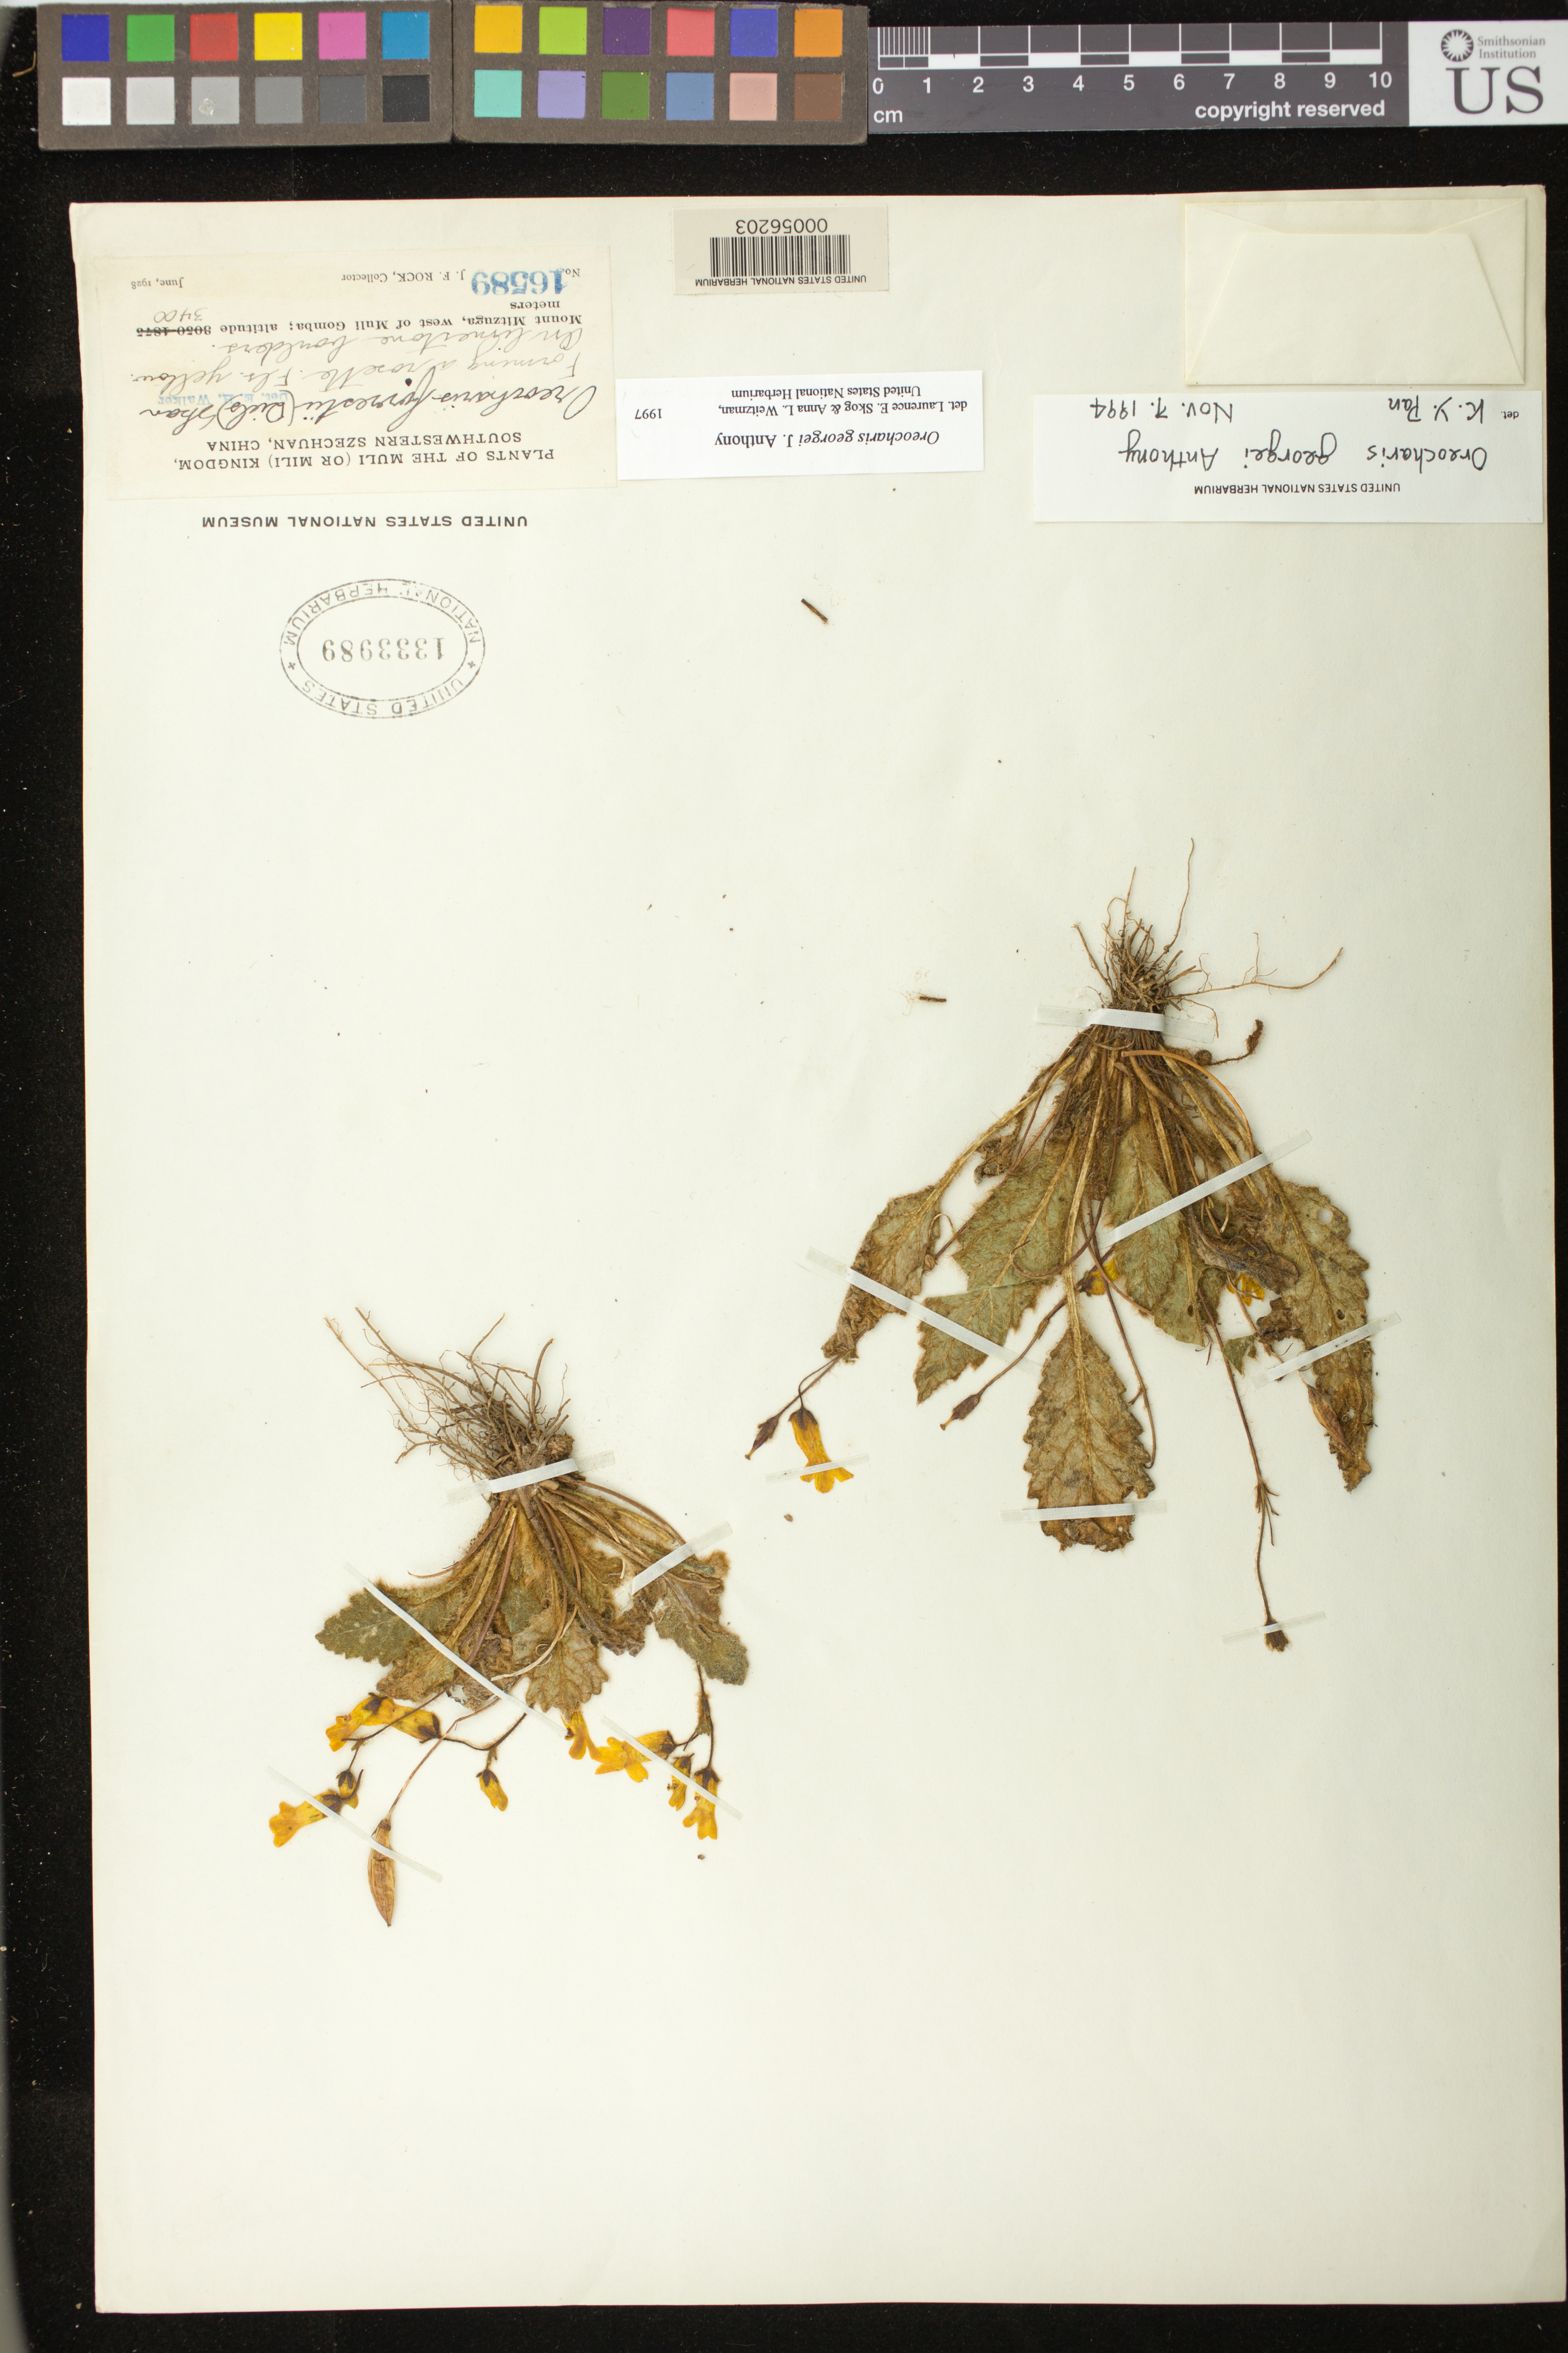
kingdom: Plantae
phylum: Tracheophyta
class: Magnoliopsida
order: Lamiales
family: Gesneriaceae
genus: Oreocharis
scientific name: Oreocharis georgei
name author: J. Anthony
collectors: J. F. Rock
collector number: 16589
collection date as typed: Jun 1928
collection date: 1928-06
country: China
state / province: Sichuan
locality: Mount mitzuga, w of muli gomba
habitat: On limestone boulders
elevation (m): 3400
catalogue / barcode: US 1333989